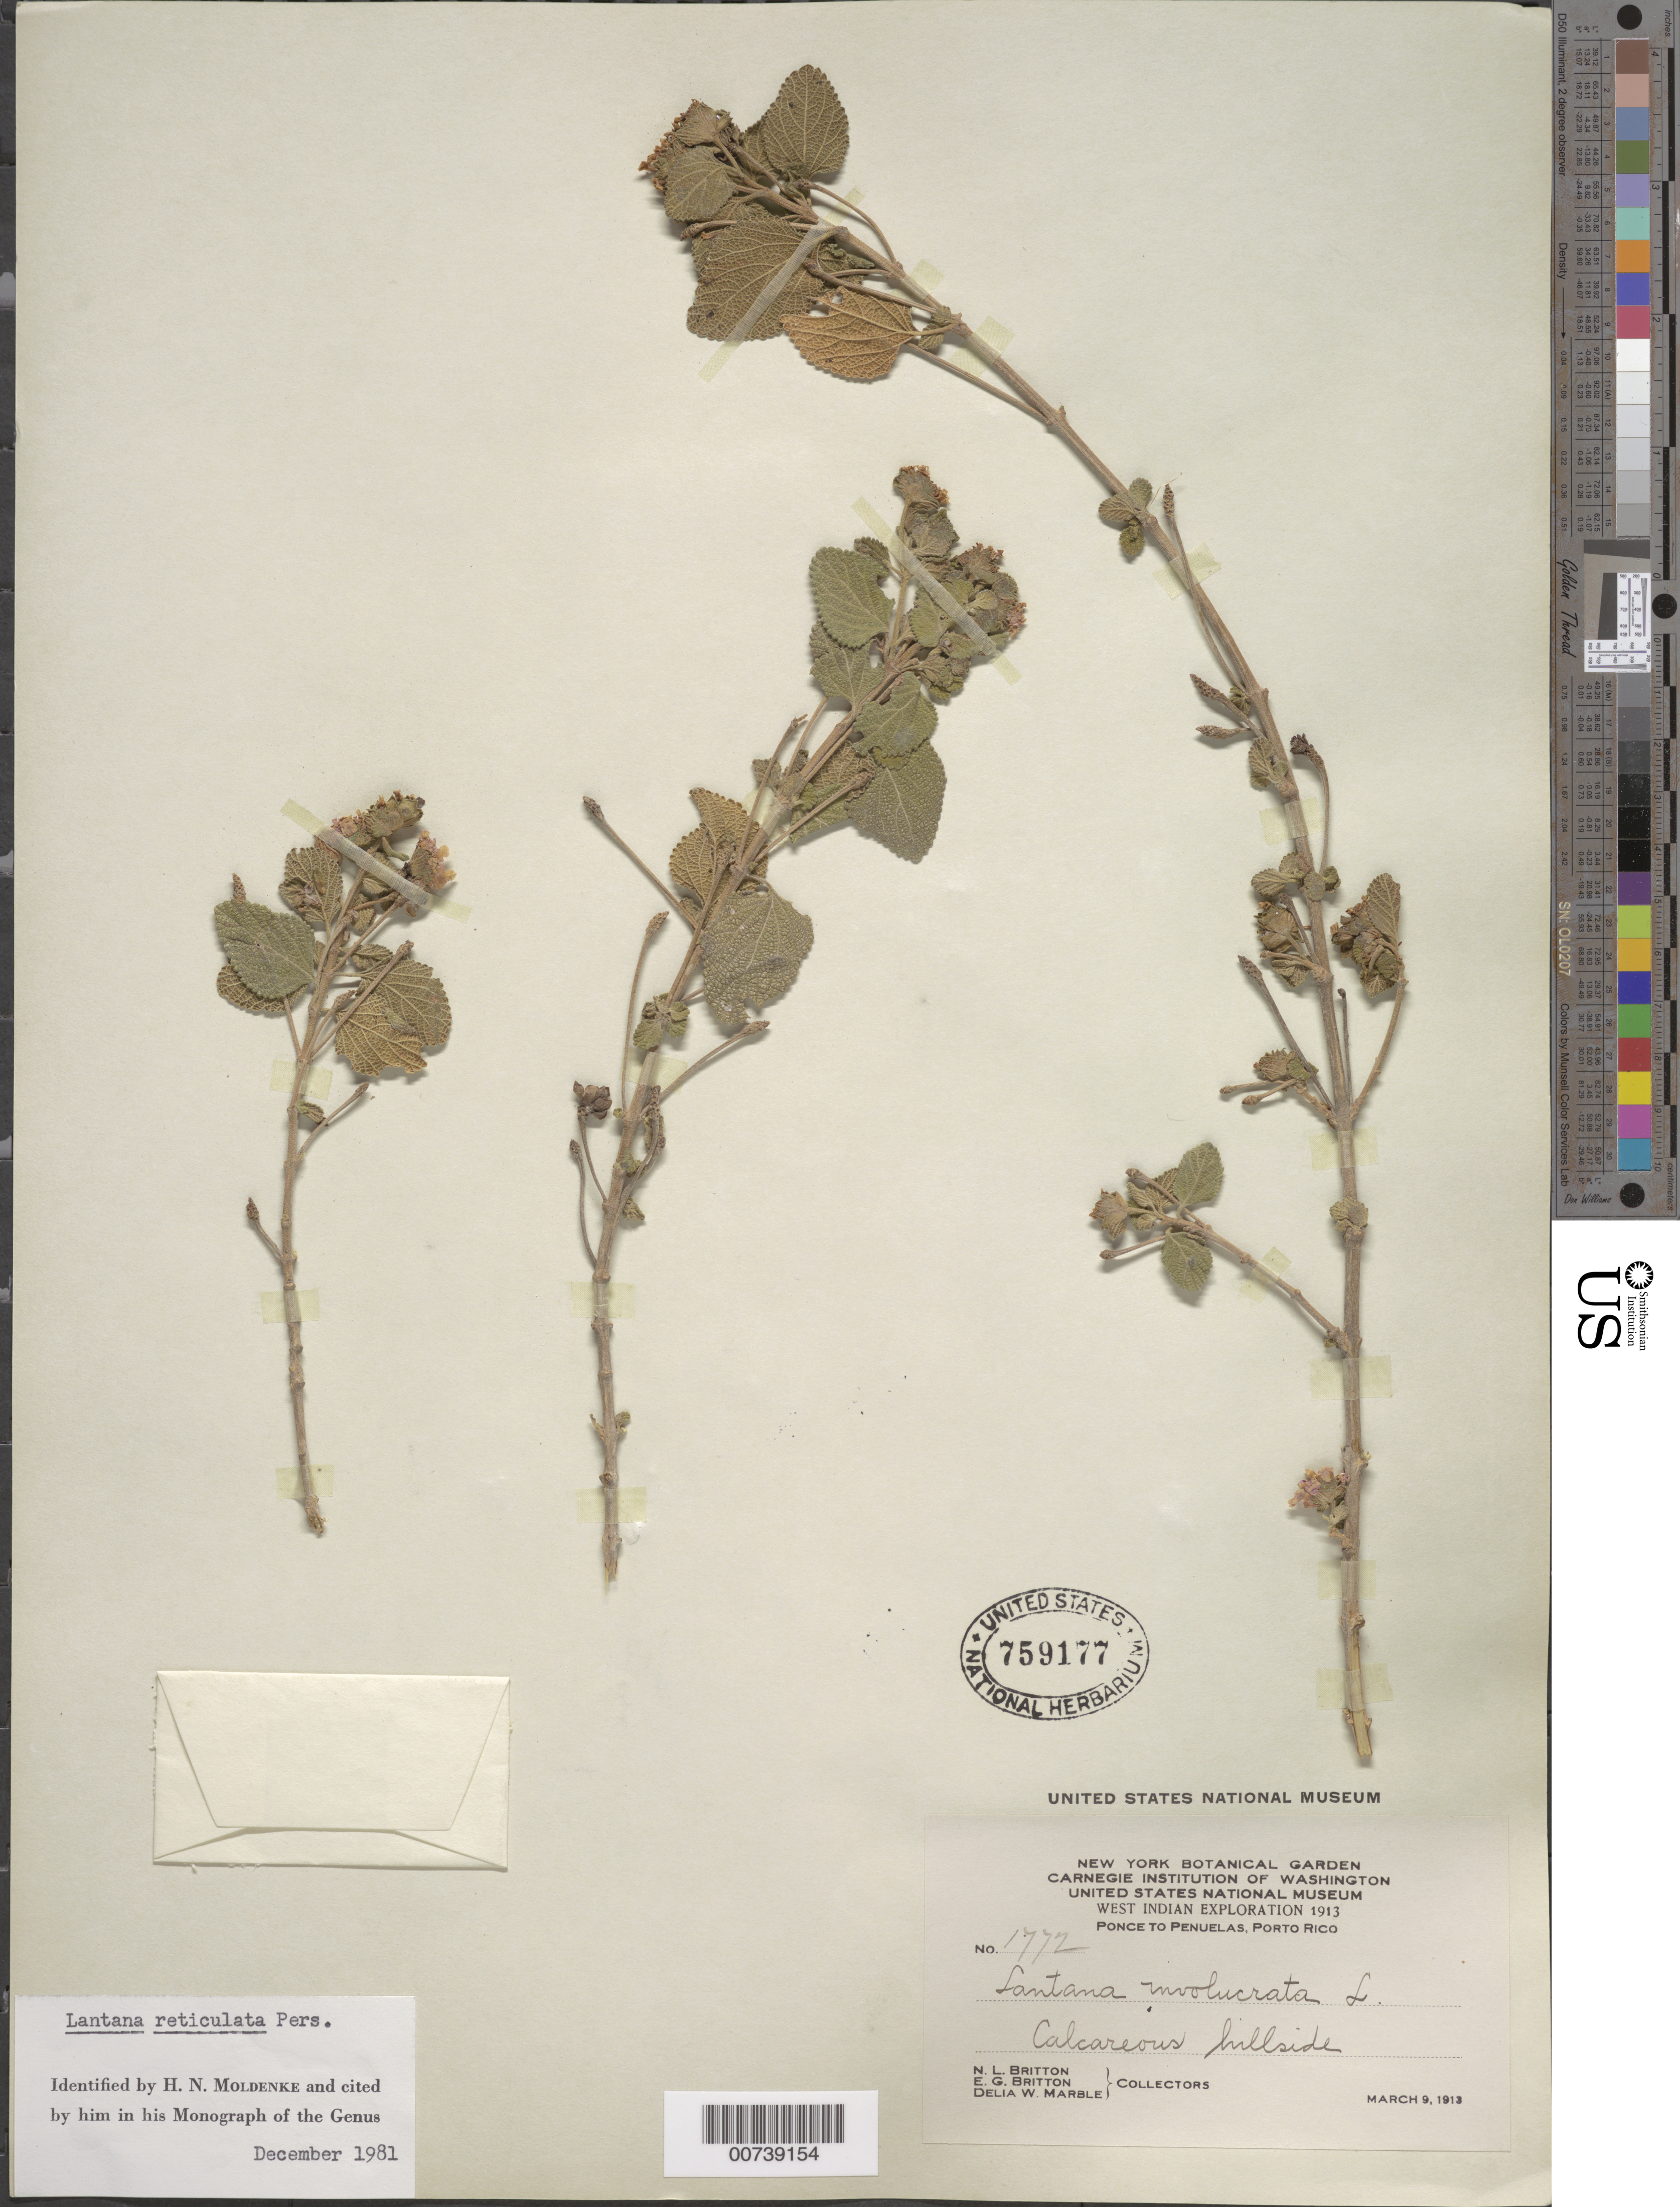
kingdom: Plantae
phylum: Tracheophyta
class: Magnoliopsida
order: Lamiales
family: Verbenaceae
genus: Lantana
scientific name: Lantana reticulata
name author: Pers.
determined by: Moldenke, H. N.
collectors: N. Britton, E. G. Britton & D. W. Marble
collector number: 1772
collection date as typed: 09 Mar 1913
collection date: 1913-03-09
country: Puerto Rico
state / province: Ponce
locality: Ponce to Peñuelas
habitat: Calcareous hillside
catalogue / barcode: US 759177